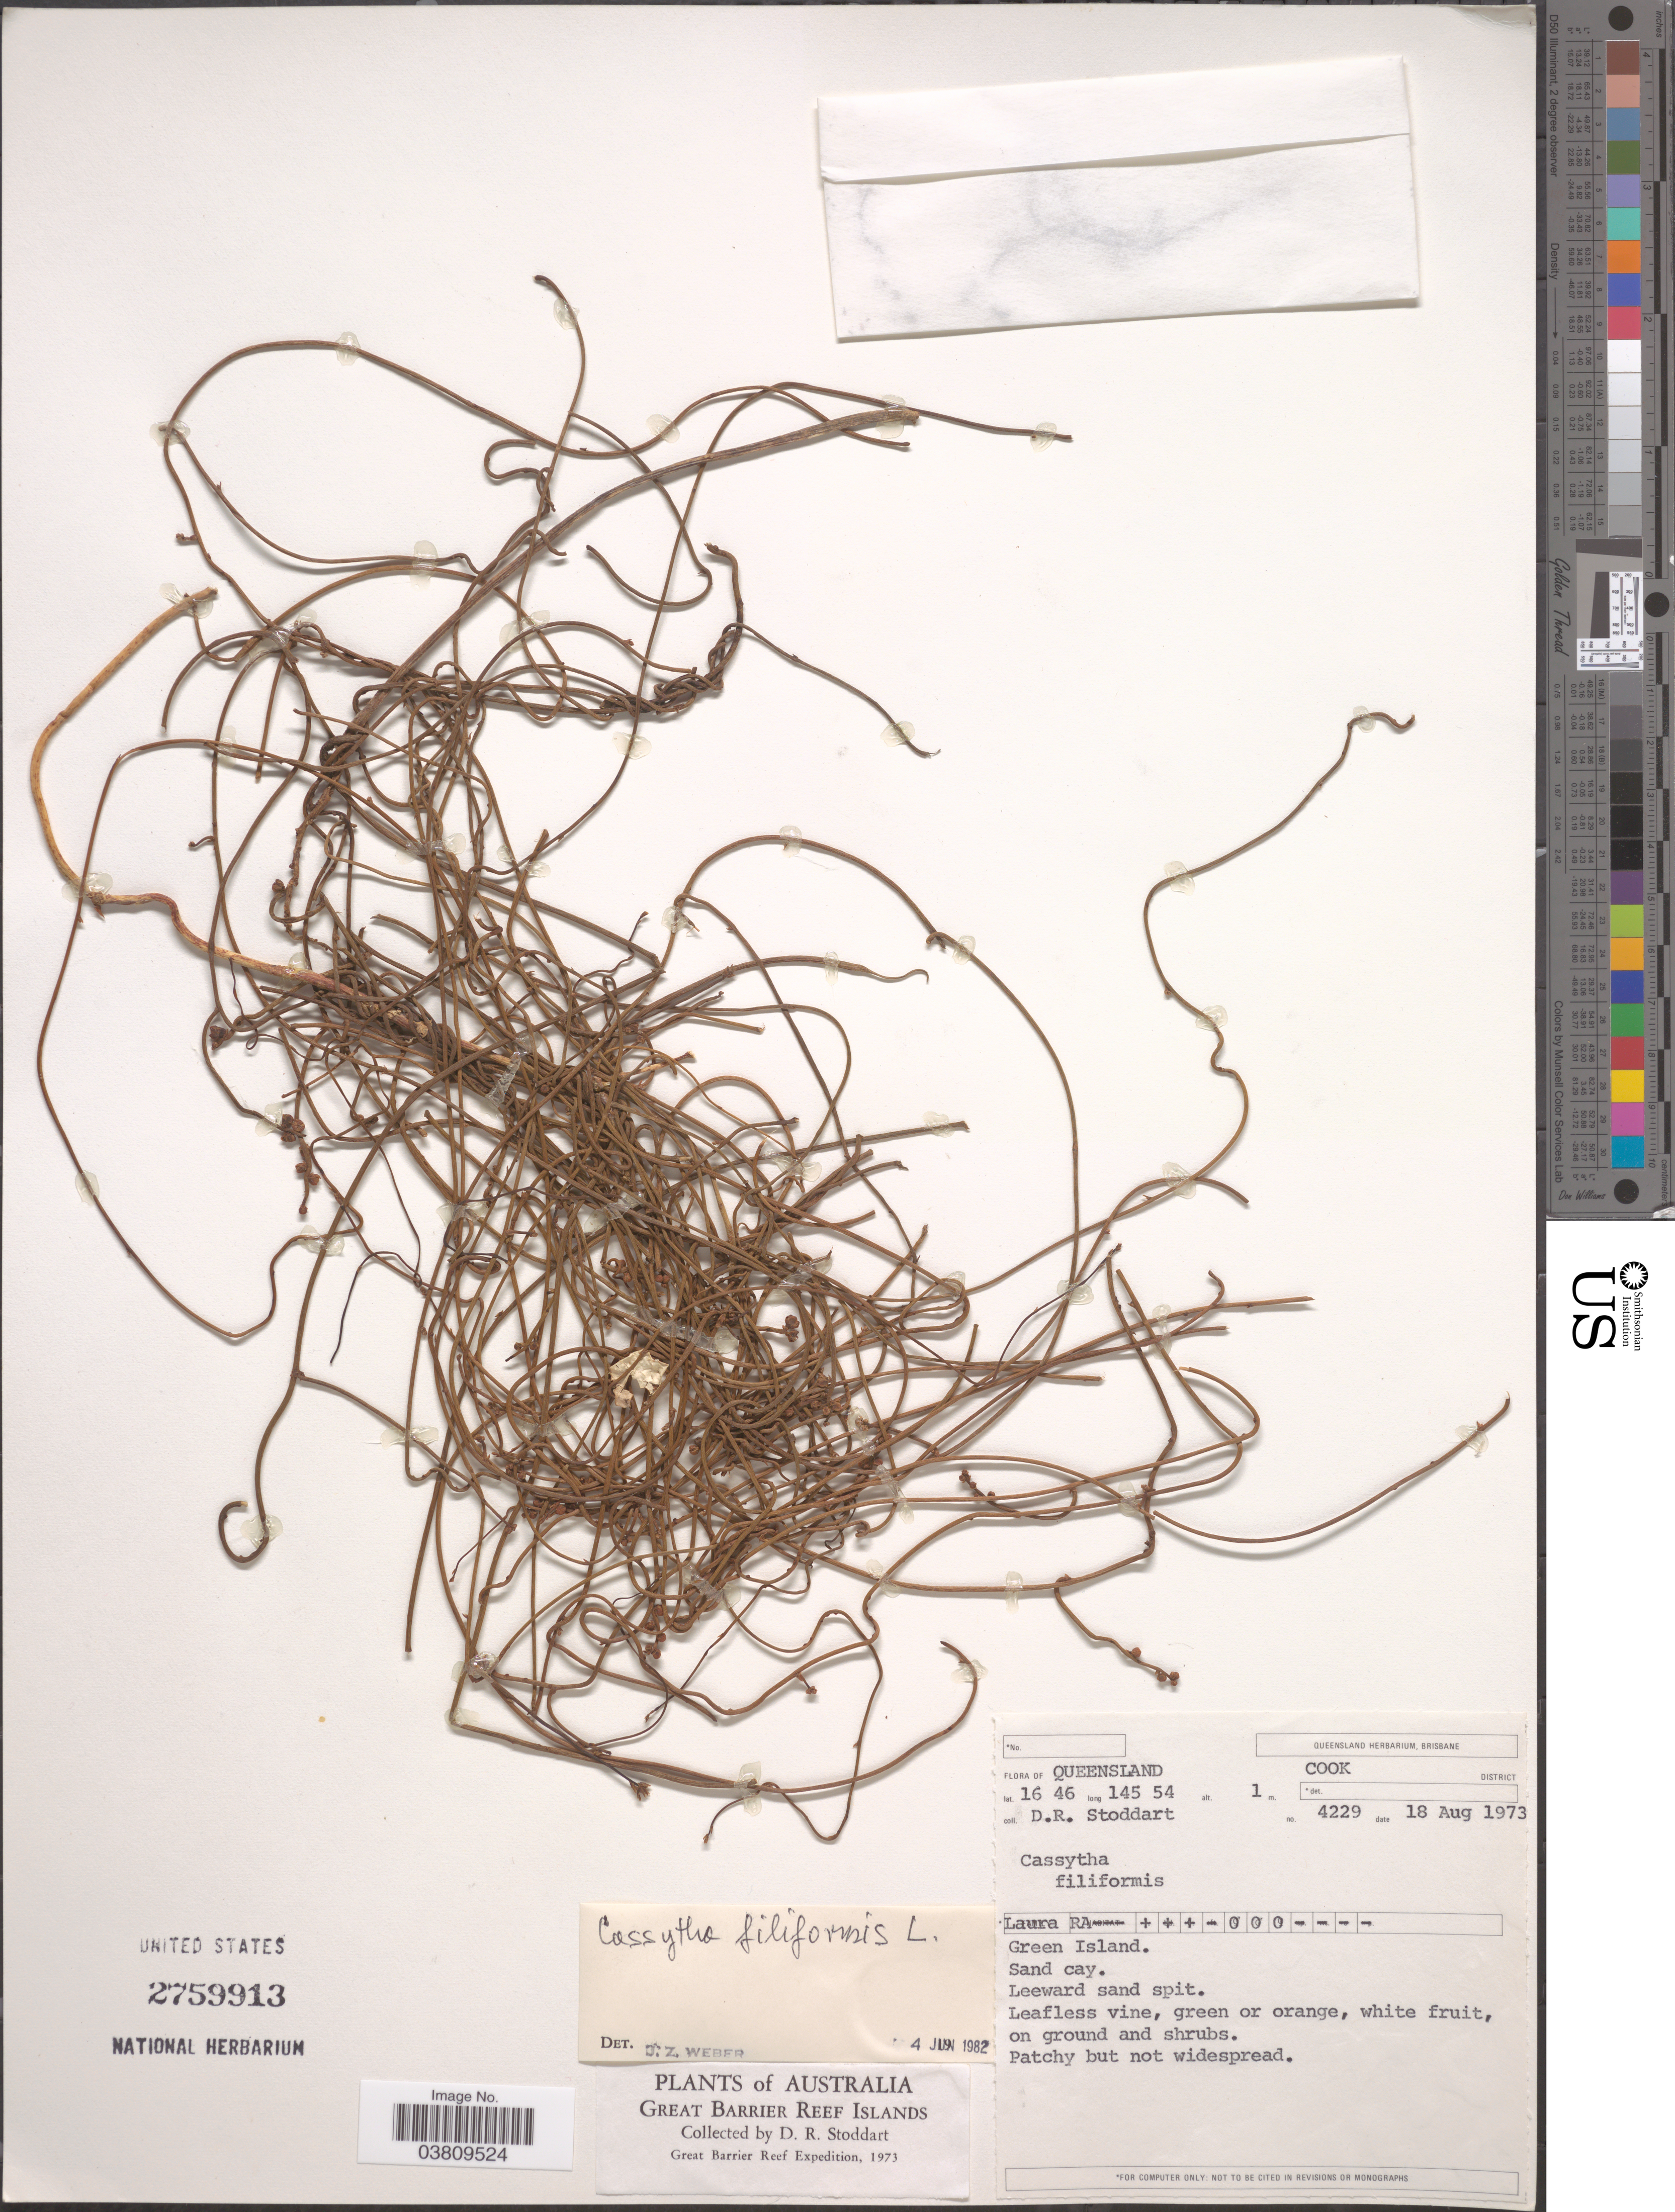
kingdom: Plantae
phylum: Tracheophyta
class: Magnoliopsida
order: Laurales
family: Lauraceae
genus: Cassytha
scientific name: Cassytha filiformis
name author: L.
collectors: D. R. Stoddart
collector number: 4229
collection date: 1973-08-18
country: Australia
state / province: Queensland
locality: Great Barrier Reef Islands. Cook District. Green Island.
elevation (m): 1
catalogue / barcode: US 2759913